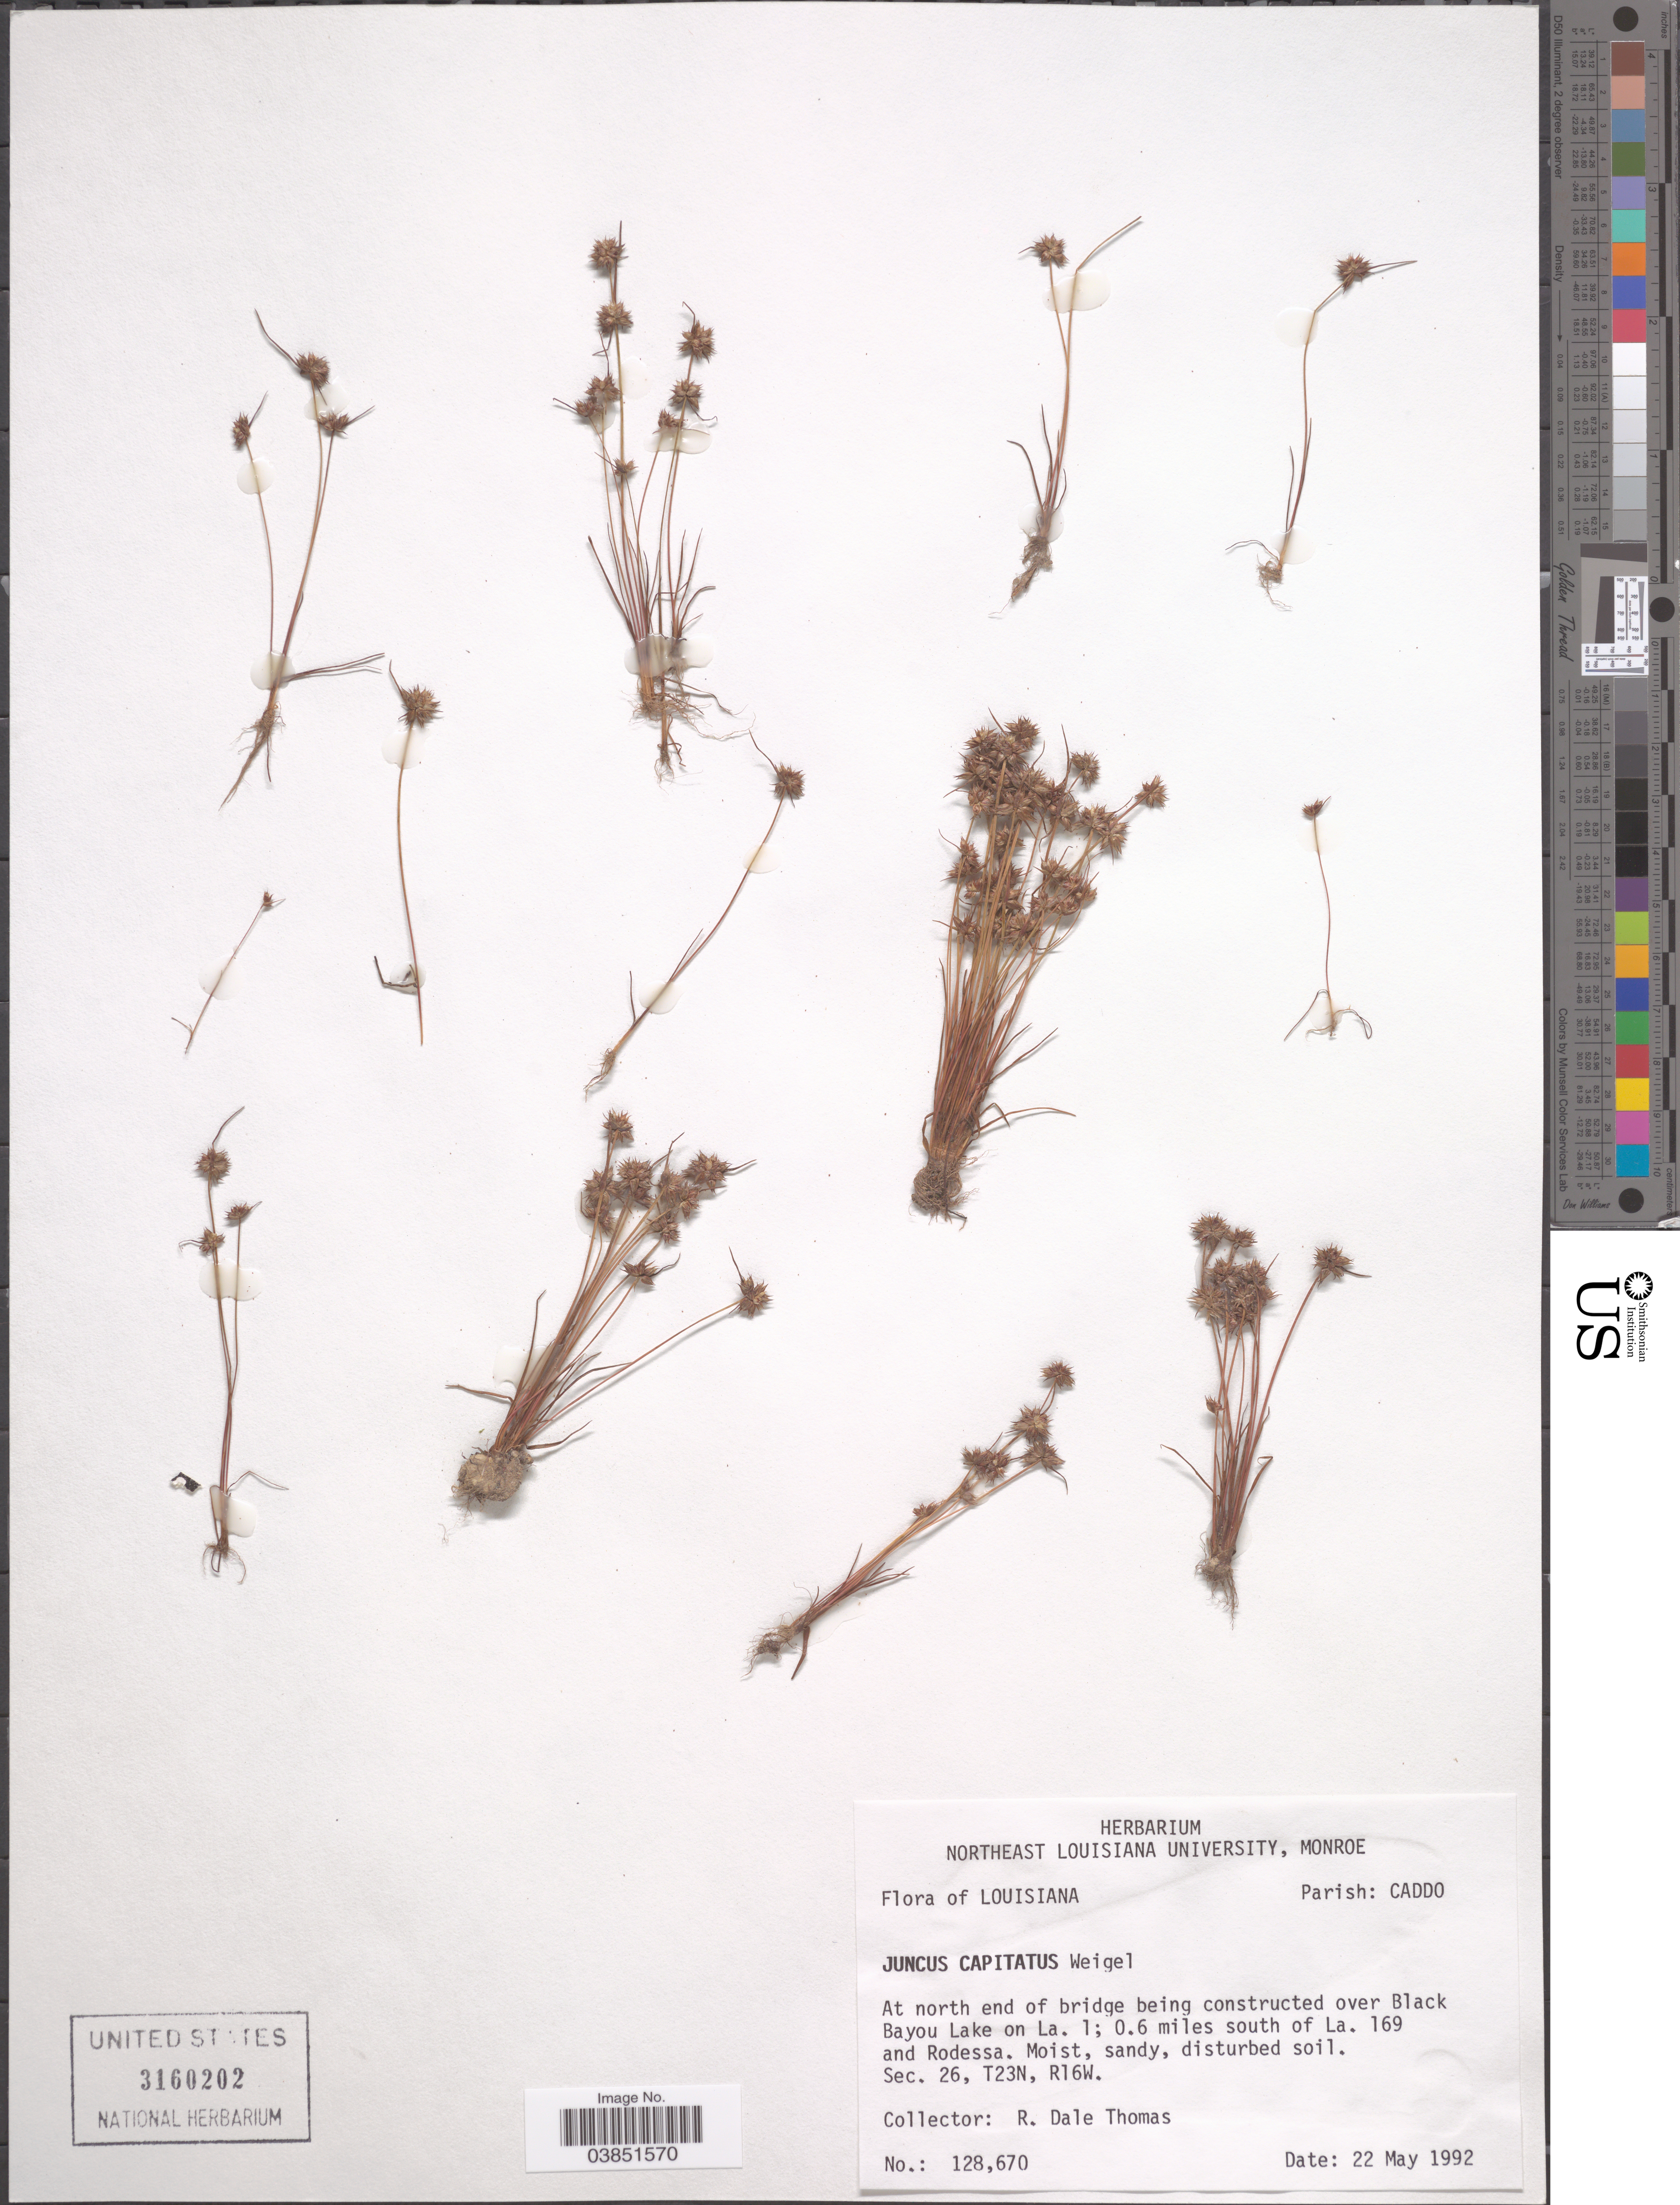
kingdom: Plantae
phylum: Tracheophyta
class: Liliopsida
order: Poales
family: Juncaceae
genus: Juncus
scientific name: Juncus capitatus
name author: Weigel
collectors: R. Thomas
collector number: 128670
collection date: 1992-05-22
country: United States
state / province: Louisiana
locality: Parish: Caddo. At north end of bridge being constructed over Black Bayou Lake on La. 1; 0.6 miles south of La. 169 and Rodessa. Sec. 26, T23N, R16W.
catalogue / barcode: US 3160202